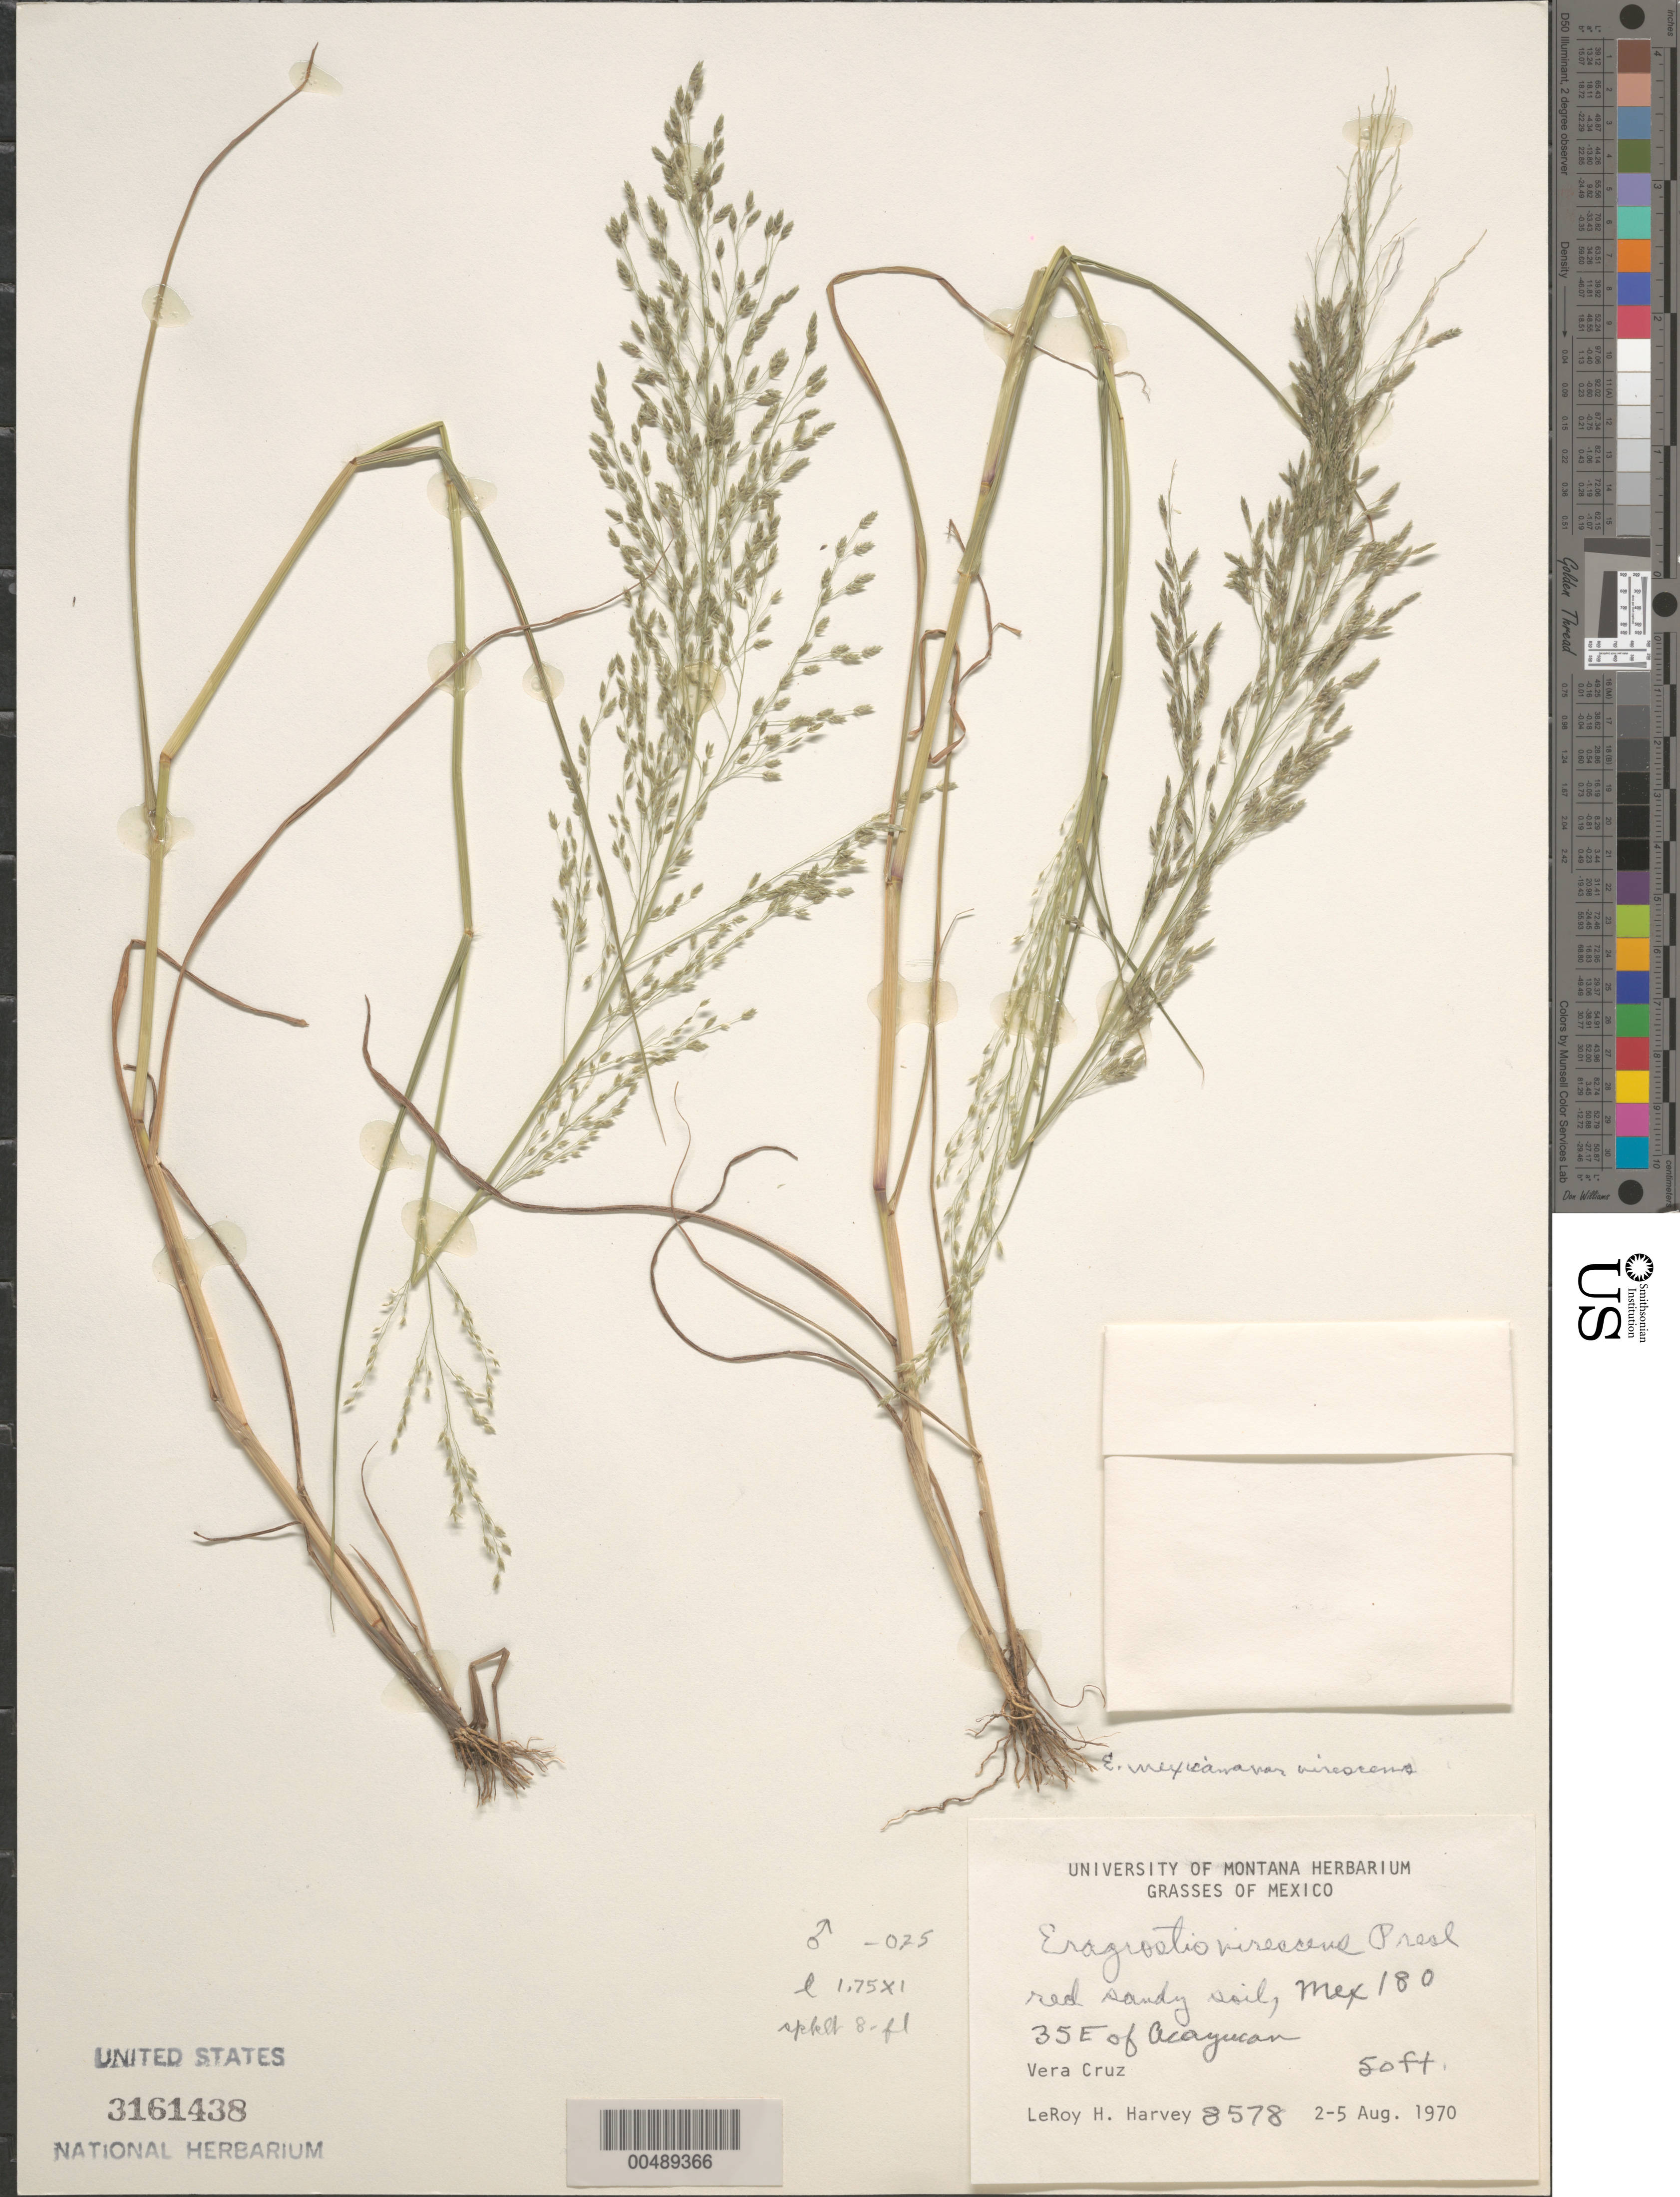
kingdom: Plantae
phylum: Tracheophyta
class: Liliopsida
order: Poales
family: Poaceae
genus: Eragrostis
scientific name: Eragrostis mexicana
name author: (Hornem.) Link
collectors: L. H. Harvey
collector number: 8578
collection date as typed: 2 Aug 1970 to 5 Aug 1970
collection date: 1970-08-02/1970-08-05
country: Mexico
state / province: Veracruz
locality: Mex 180, 35 E of Acayucan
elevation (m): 15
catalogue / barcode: US 3161438